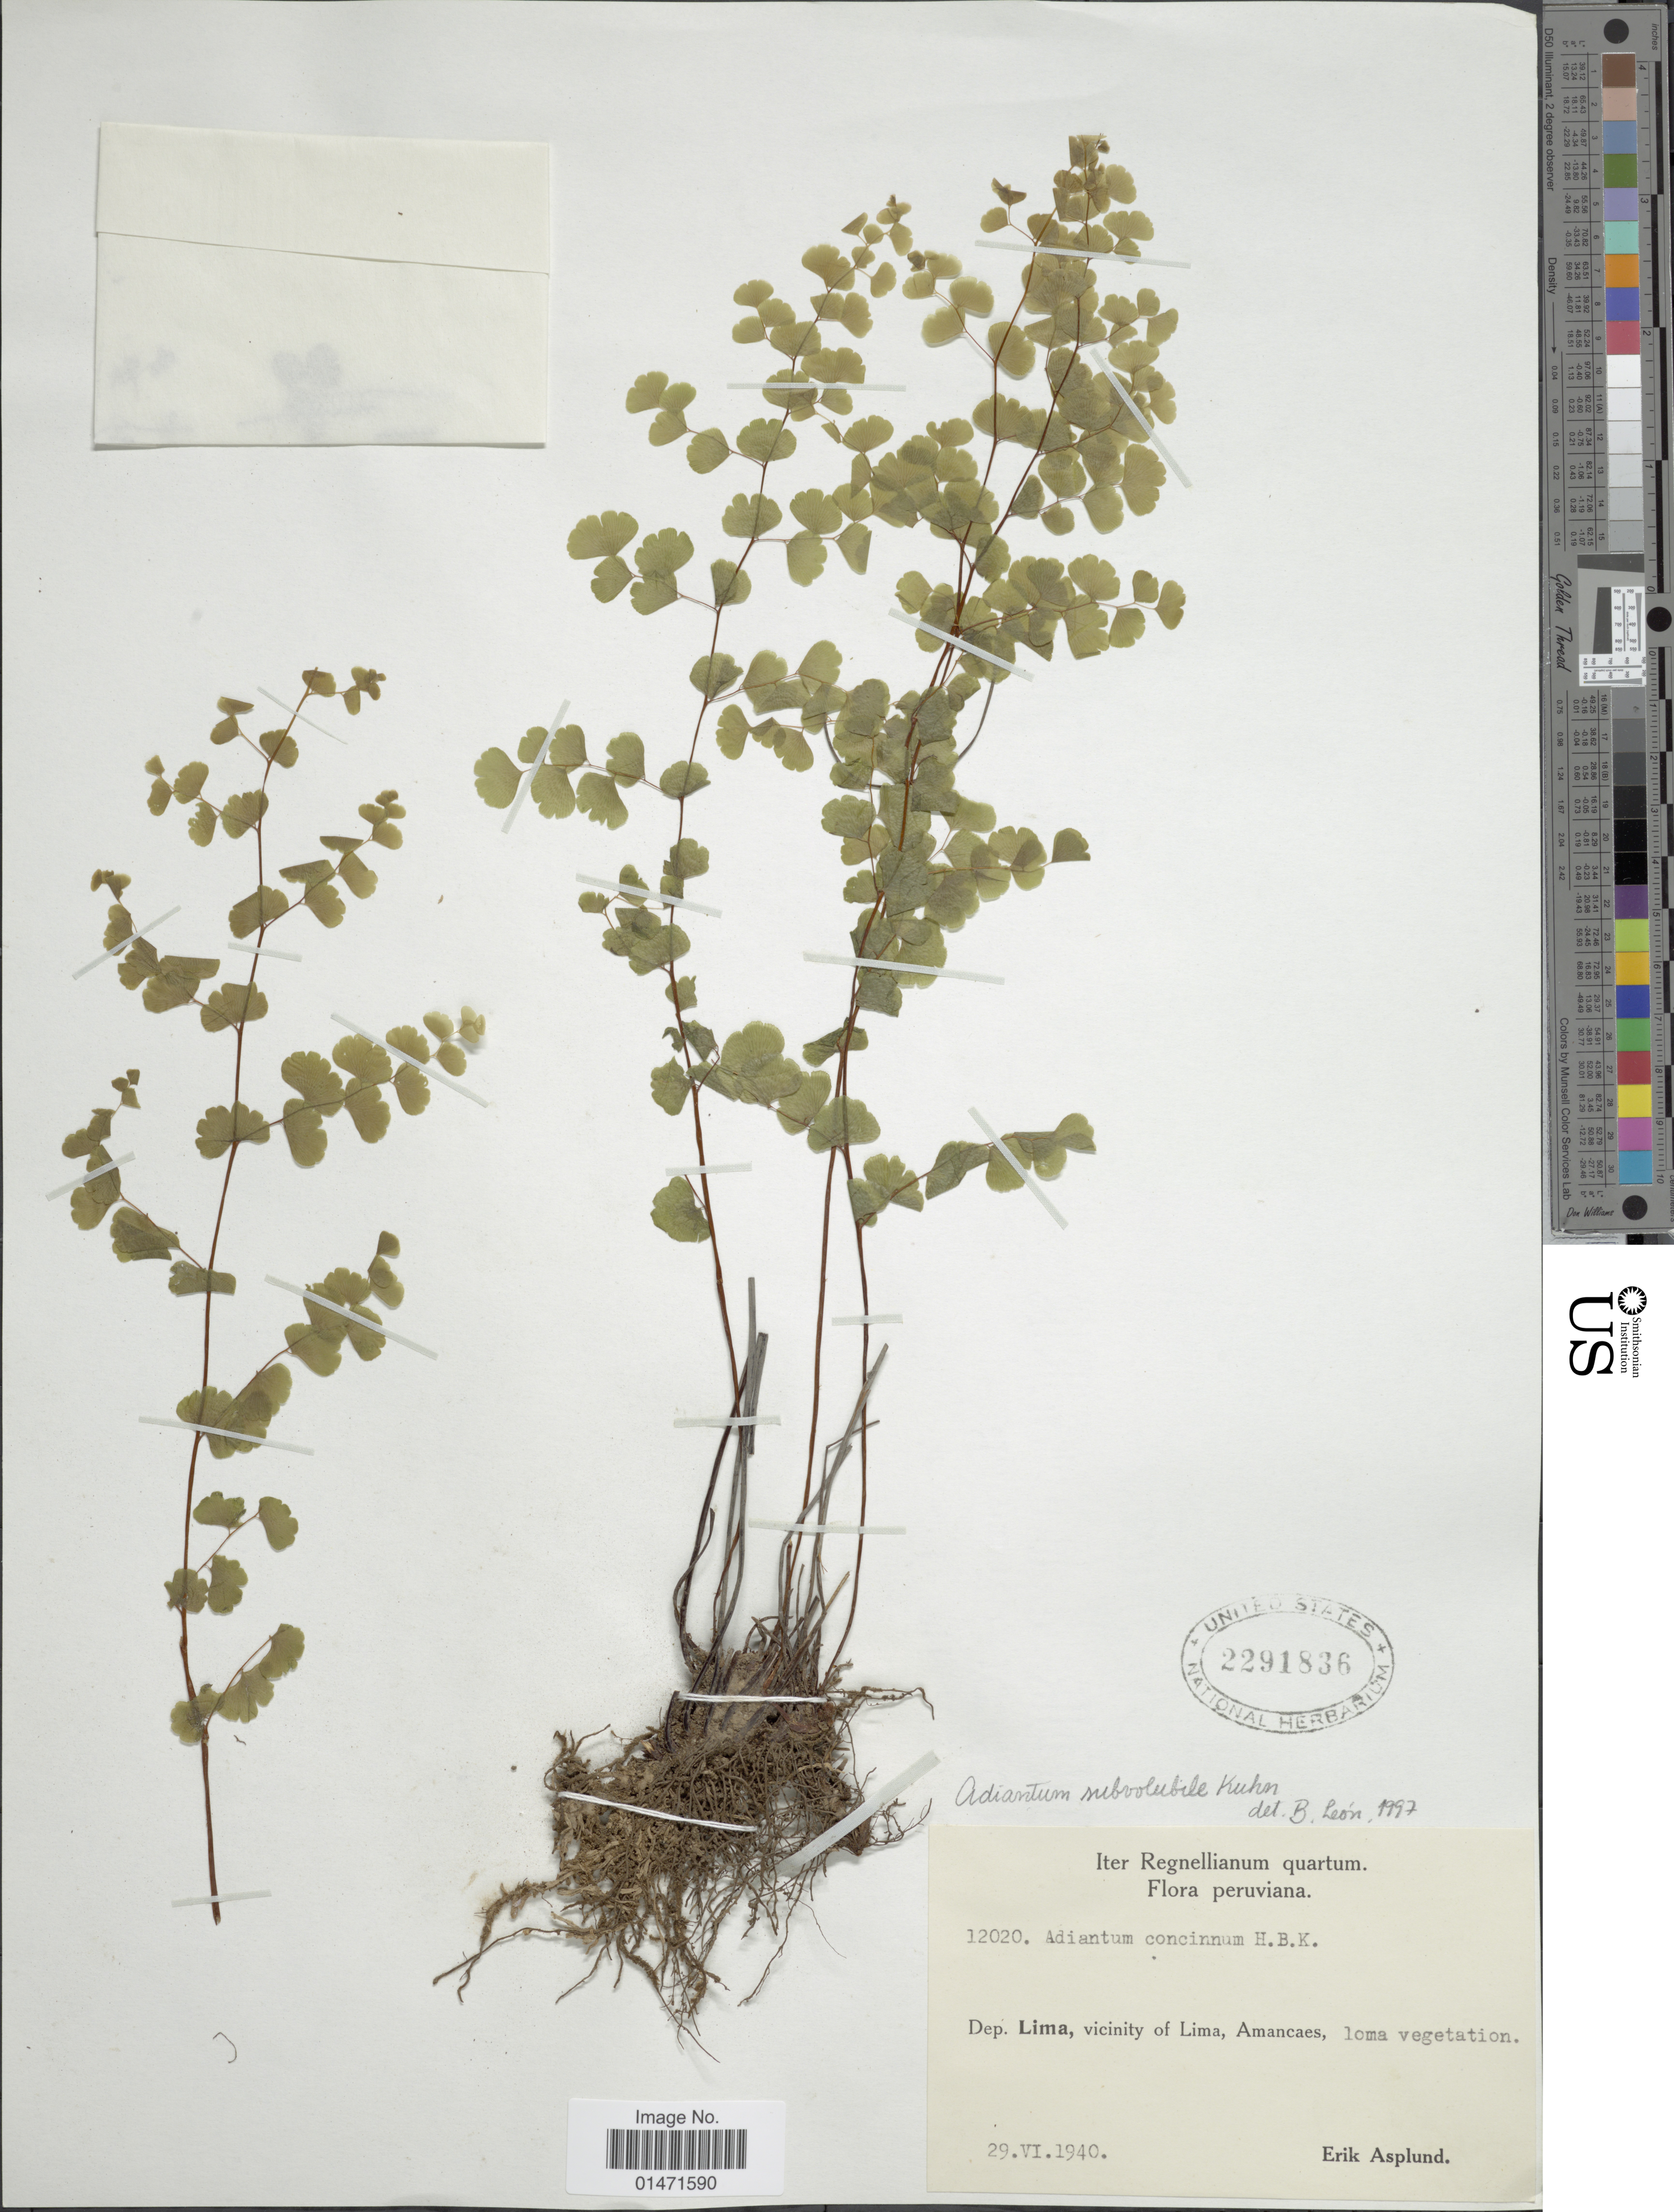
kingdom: Plantae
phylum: Tracheophyta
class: Polypodiopsida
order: Polypodiales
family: Pteridaceae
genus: Adiantum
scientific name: Adiantum subvolubile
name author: Mett. ex Kuhn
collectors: E. Asplund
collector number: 12020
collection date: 1940-06-29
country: Peru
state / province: Lima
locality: Vicinity of Lima, Amancaes, loma vegetation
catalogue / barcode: US 2291836